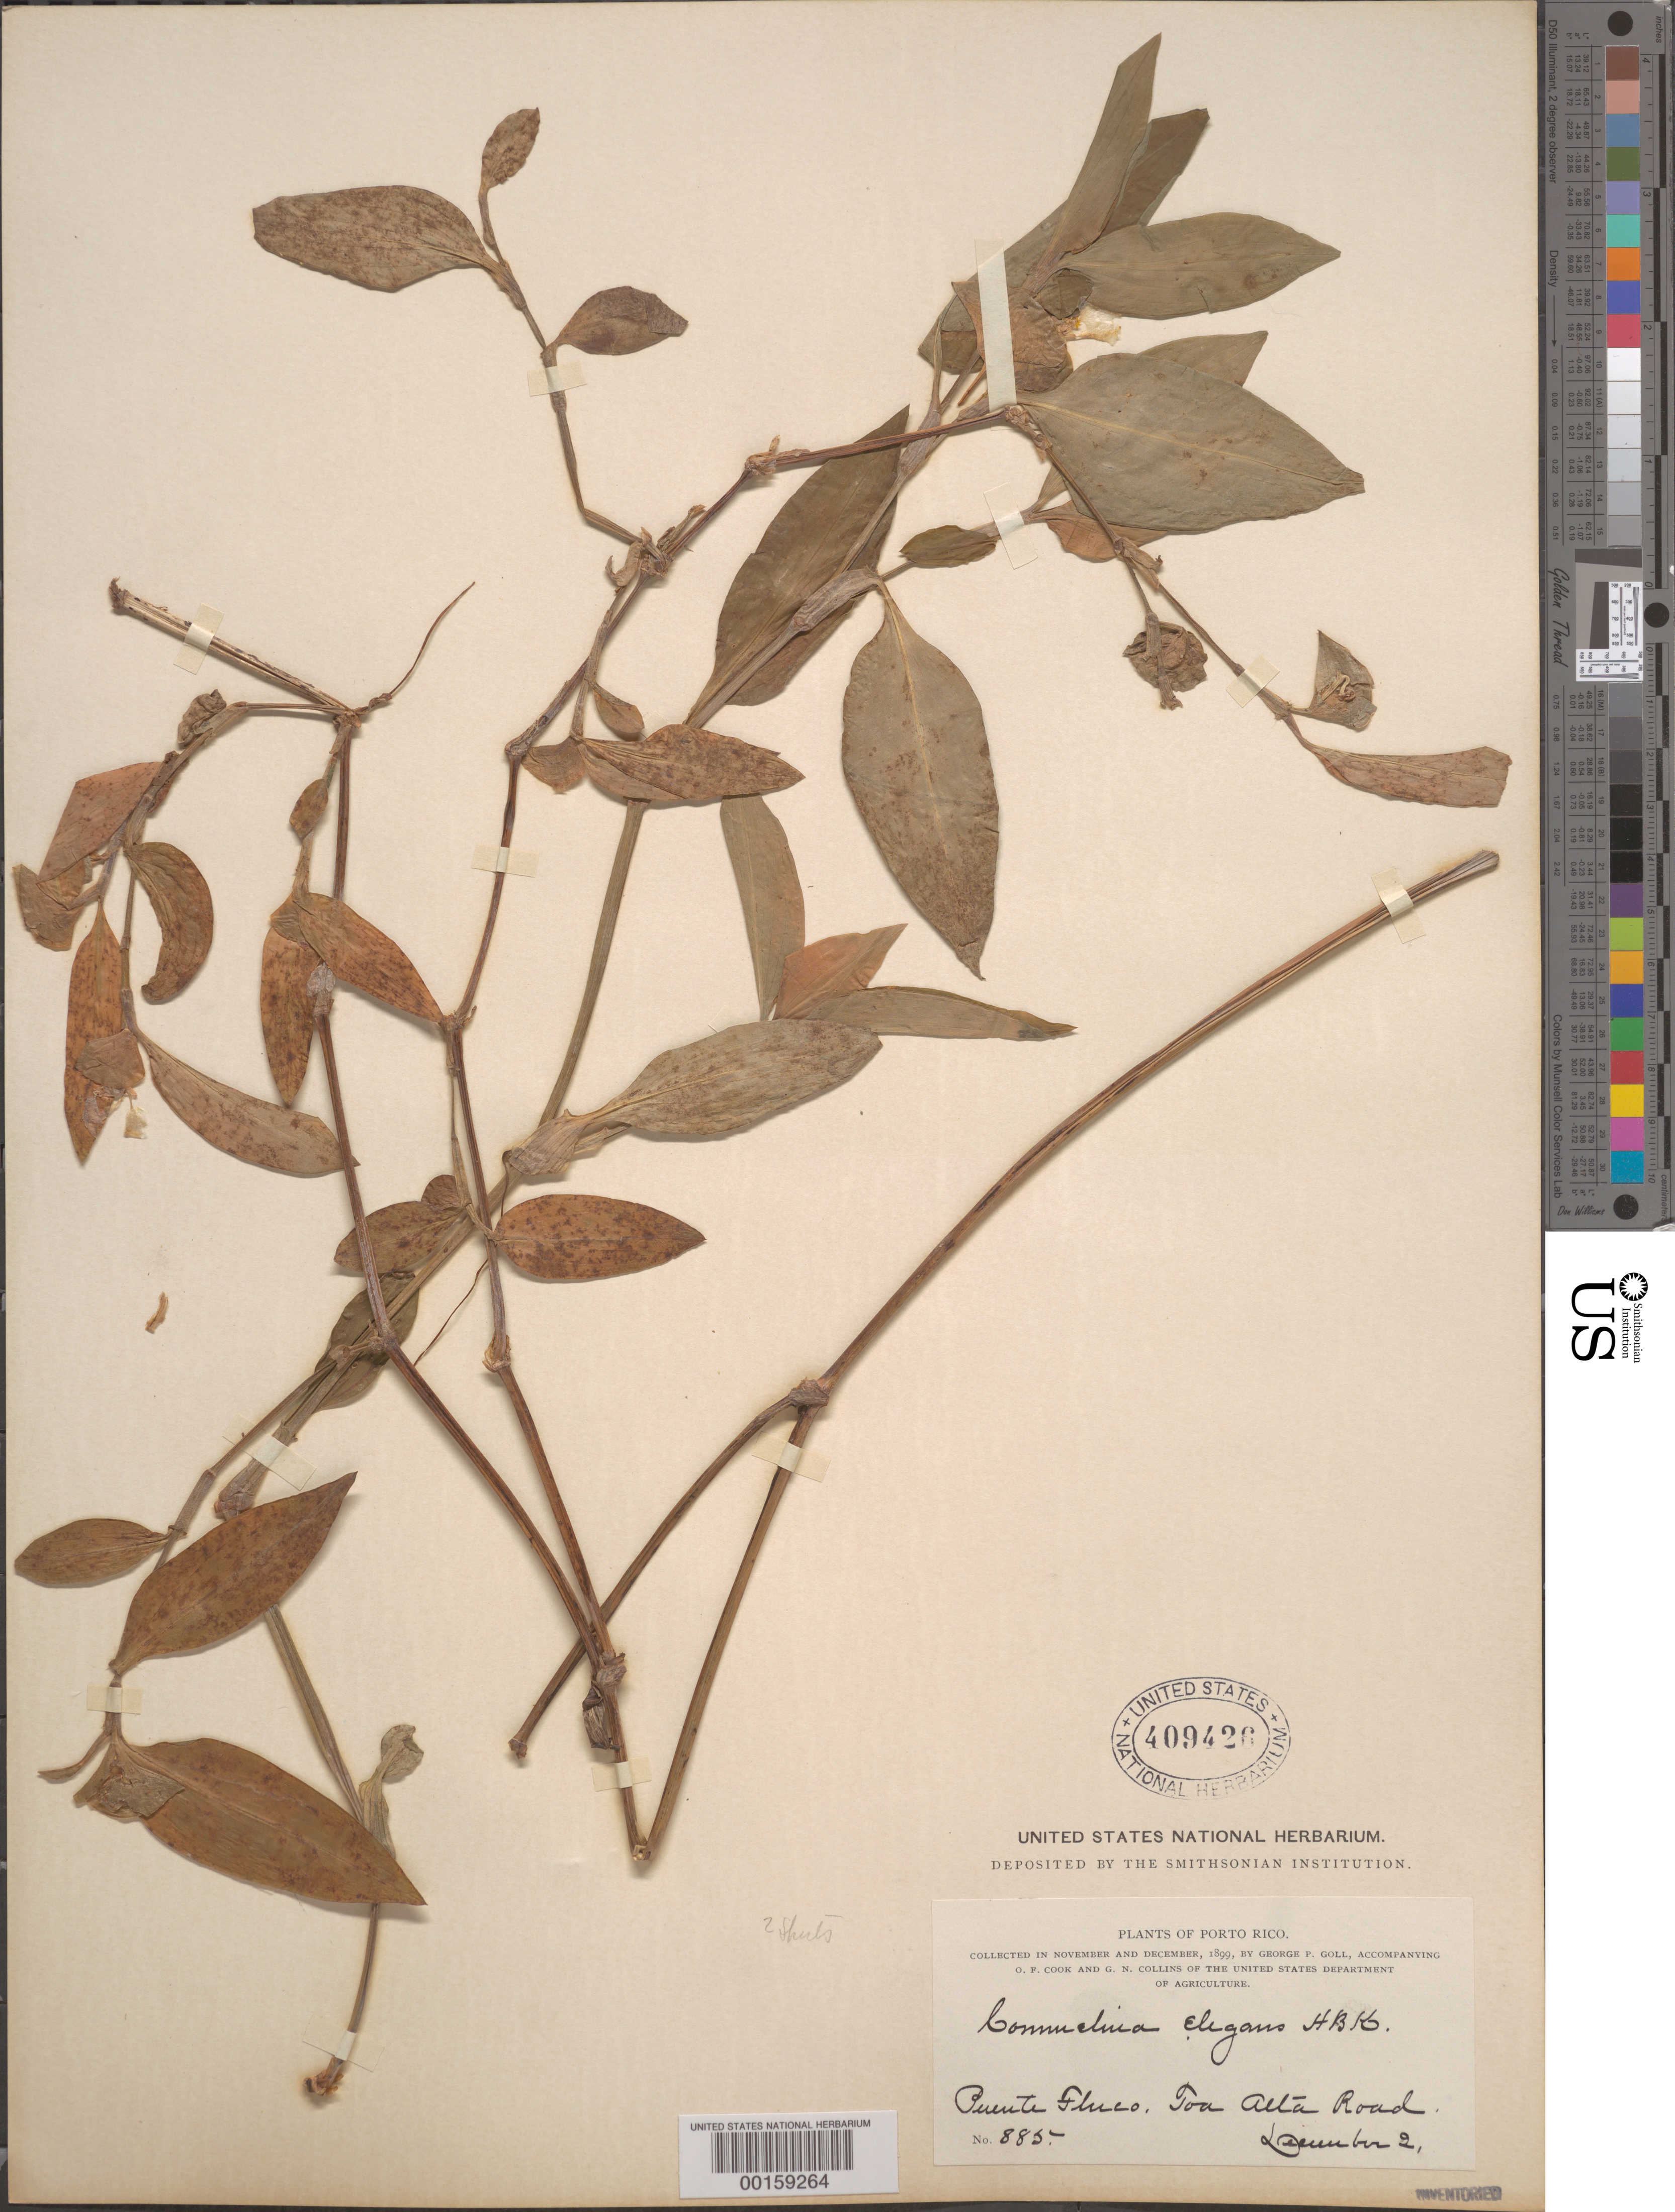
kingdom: Plantae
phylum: Tracheophyta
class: Liliopsida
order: Commelinales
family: Commelinaceae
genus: Commelina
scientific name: Commelina erecta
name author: L.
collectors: G. Goll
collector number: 885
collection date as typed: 02 Dec 1899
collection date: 1899-12-02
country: Puerto Rico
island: Greater Antilles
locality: Puente fluco, toa alta road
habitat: Roadside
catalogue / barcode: US 409426